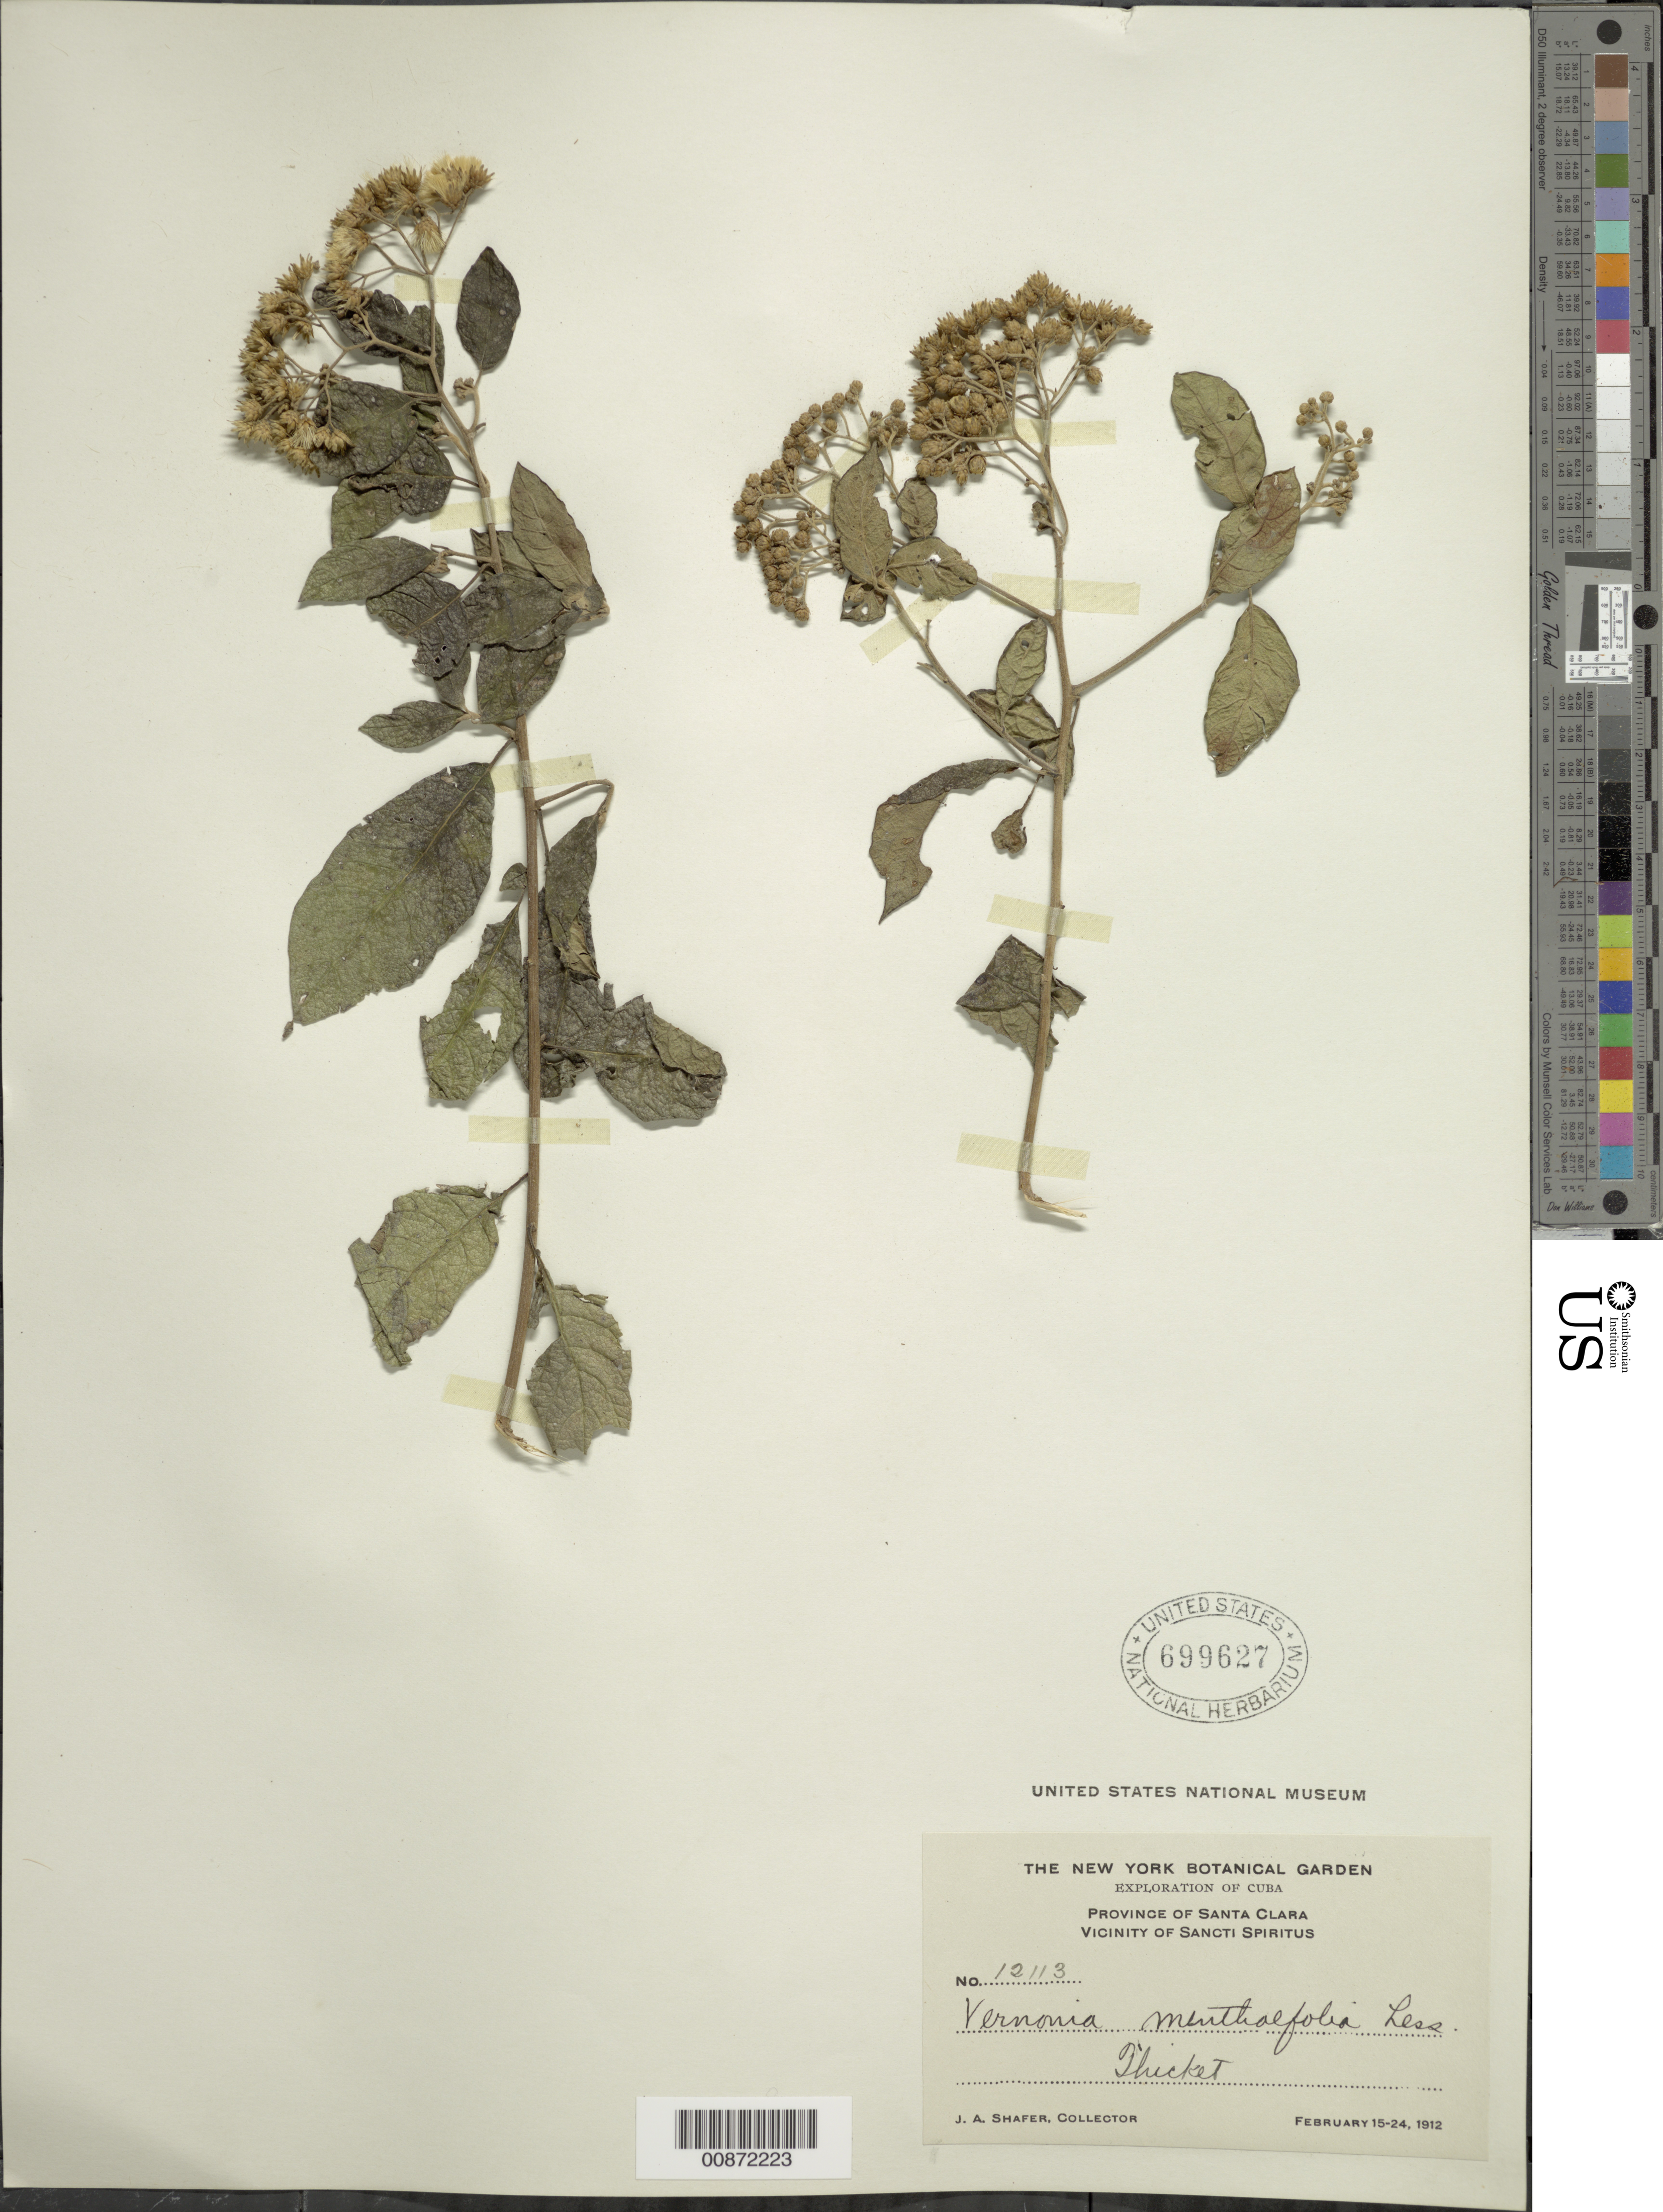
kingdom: Plantae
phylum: Tracheophyta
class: Magnoliopsida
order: Asterales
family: Asteraceae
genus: Vernonanthura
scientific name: Vernonanthura menthifolia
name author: (Poepp. ex Spreng.) H. Rob.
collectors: J. A. Shafer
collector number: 12113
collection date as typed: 15 Feb 1912 to 24 Feb 1912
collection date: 1912-02-15/1912-02-24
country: Cuba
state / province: Las Villas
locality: Vicinity of Sanct Spiritus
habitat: Thicket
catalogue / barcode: US 699627